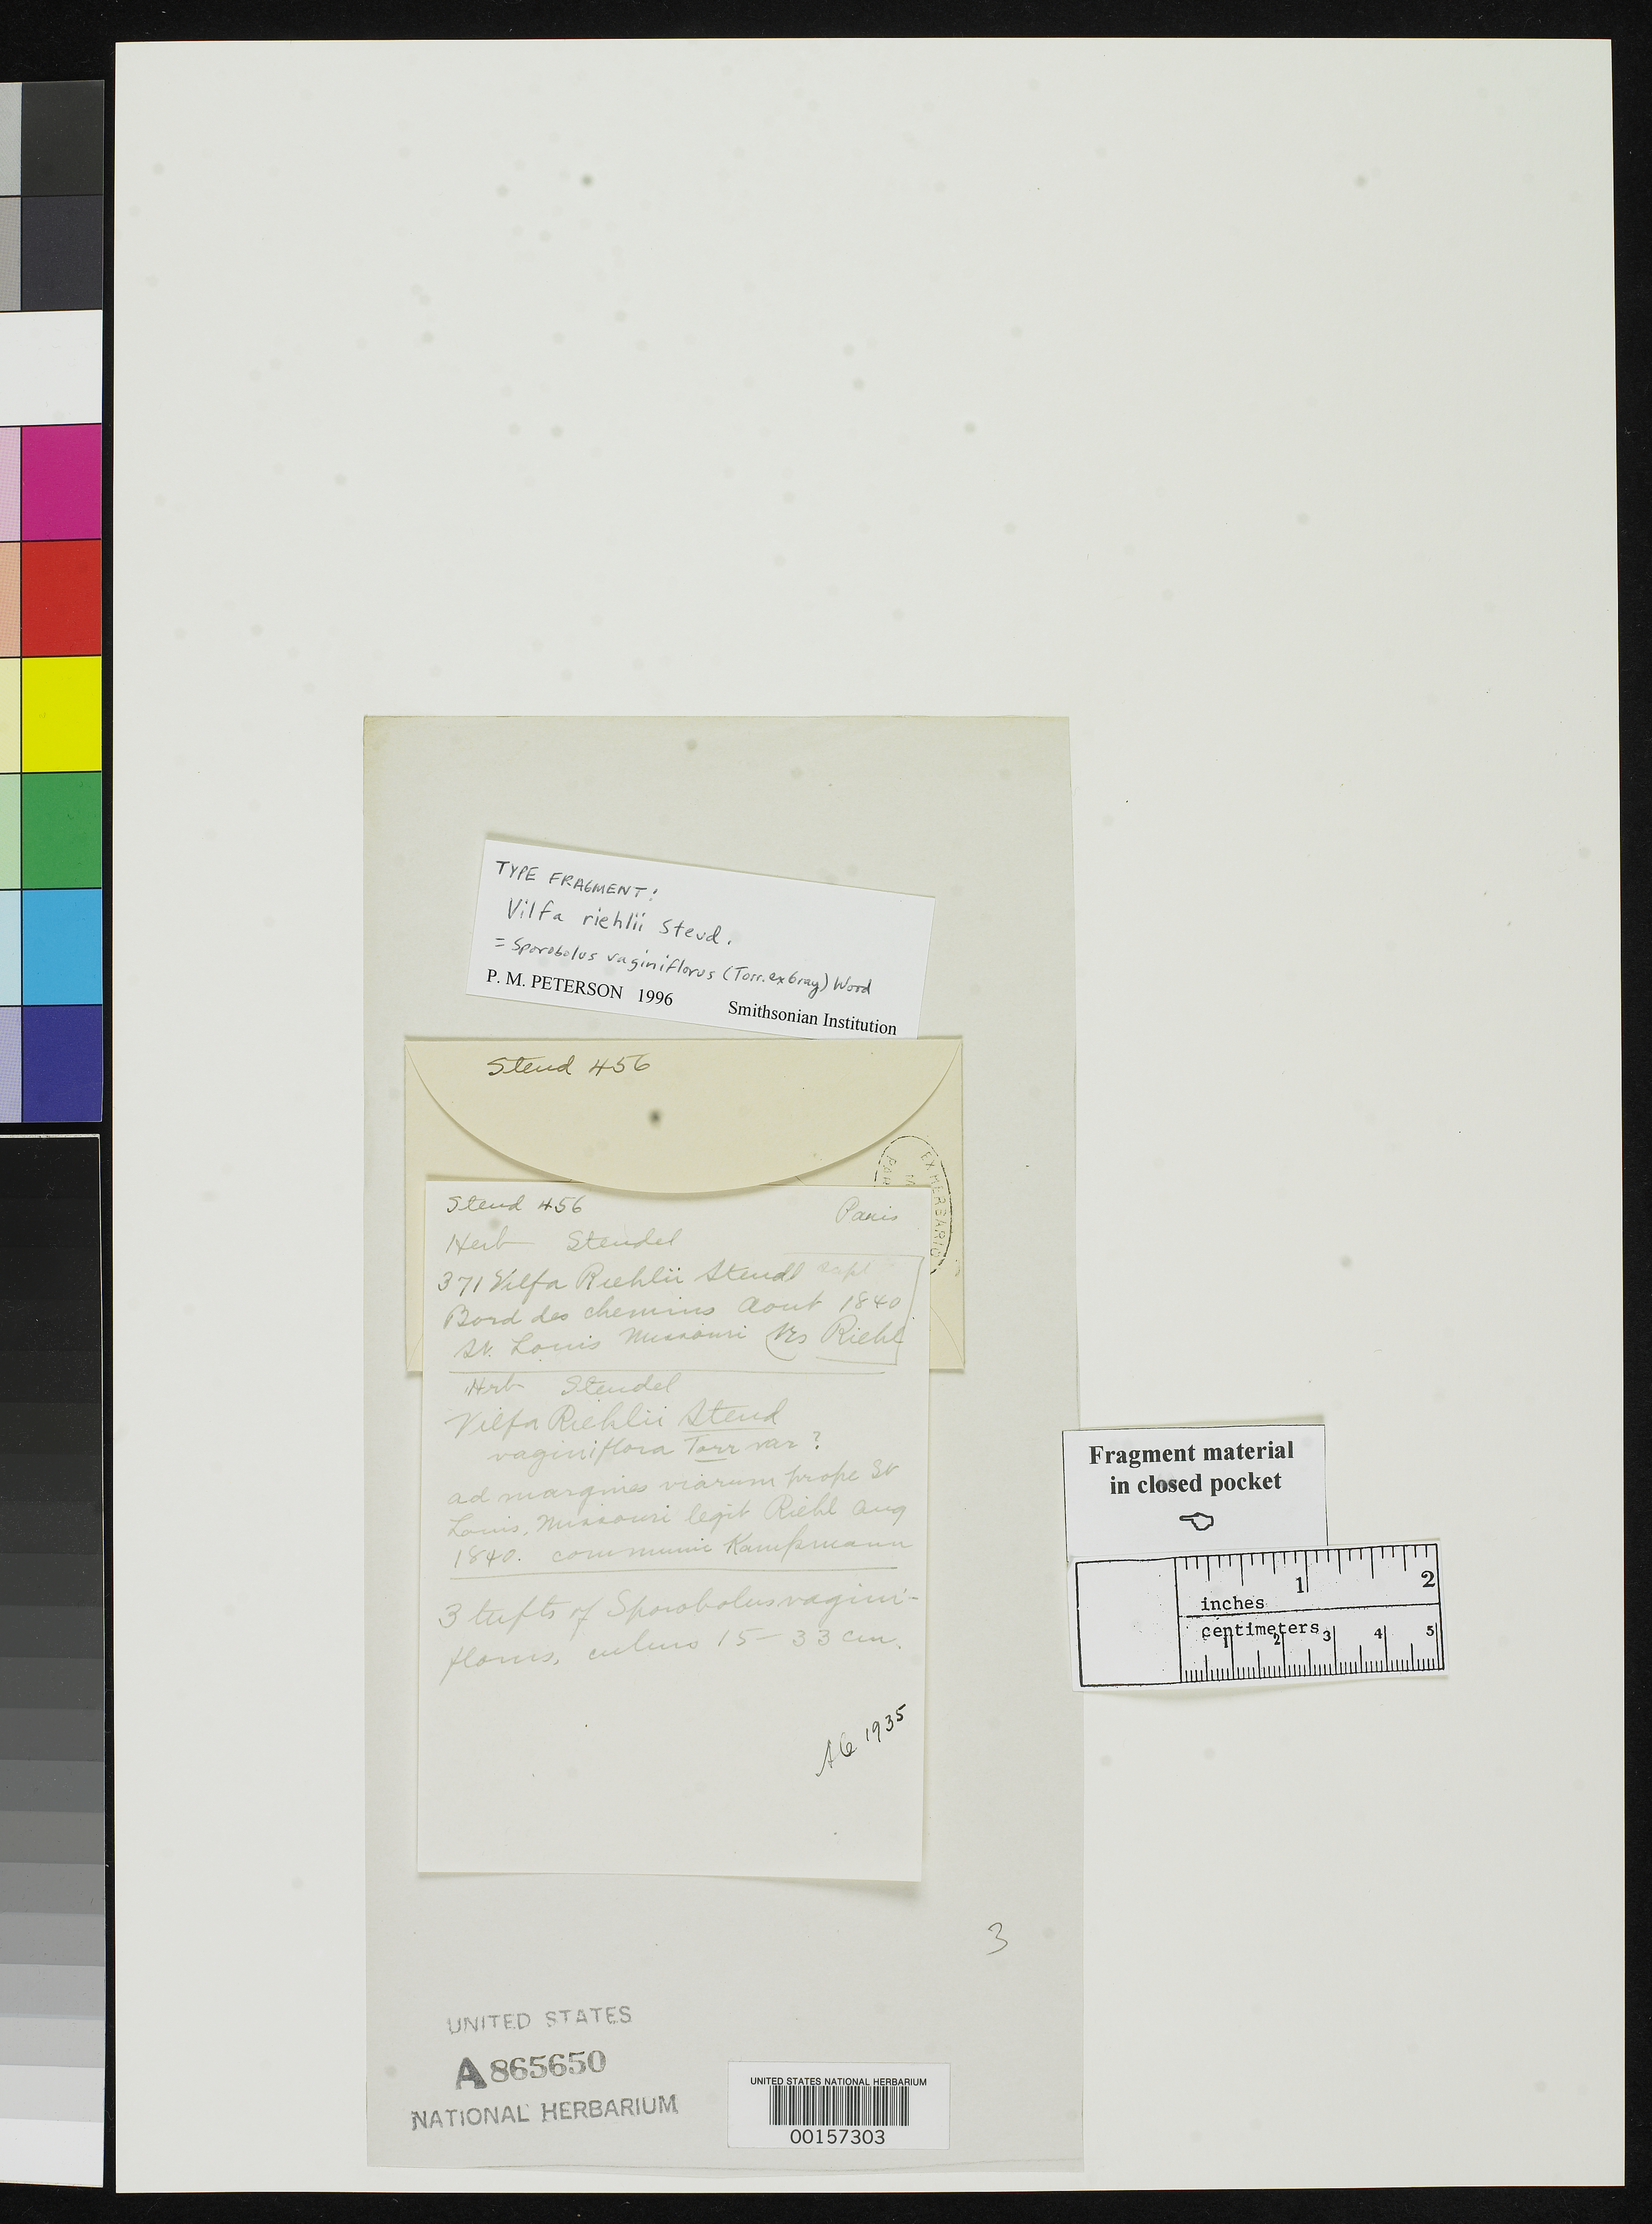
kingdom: Plantae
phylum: Tracheophyta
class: Liliopsida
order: Poales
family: Poaceae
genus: Vilfa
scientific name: Vilfa riehlii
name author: Steud.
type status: Type Fragment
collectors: N. Riehl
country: United States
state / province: Missouri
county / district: Saint Louis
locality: St. Louis.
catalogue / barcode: US 865650A